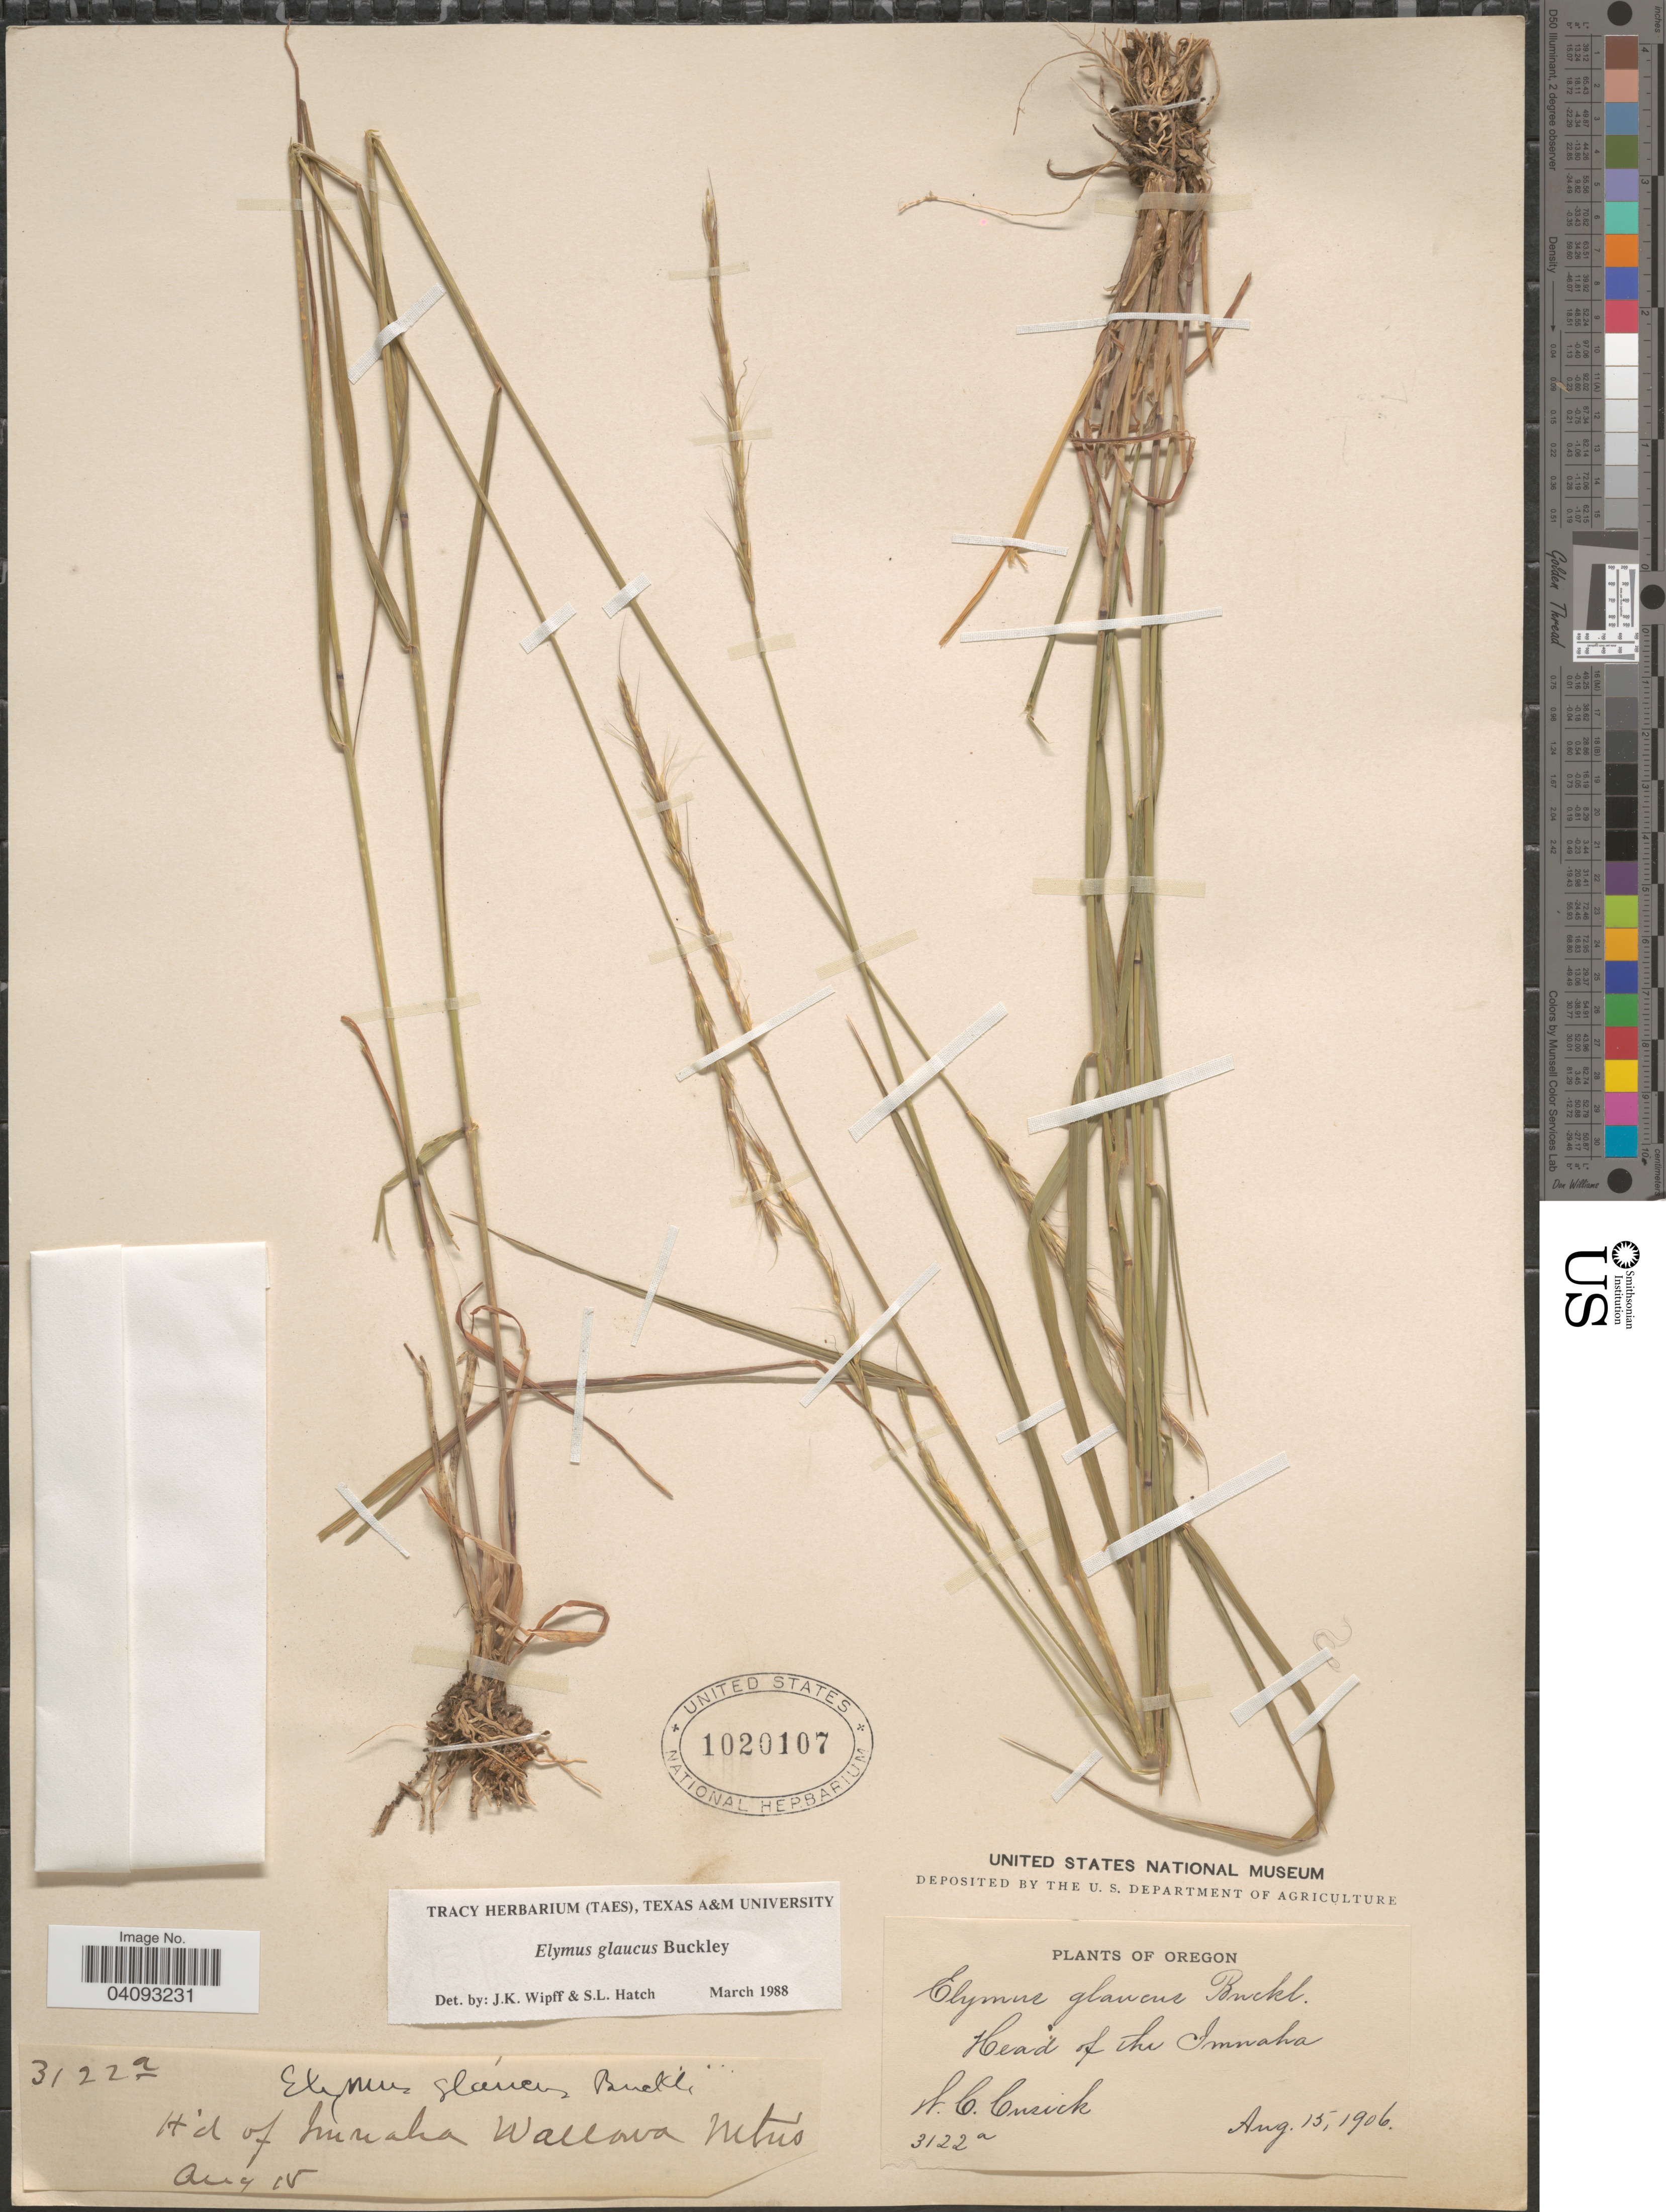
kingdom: Plantae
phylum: Tracheophyta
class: Liliopsida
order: Poales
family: Poaceae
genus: Elymus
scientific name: Elymus glaucus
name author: Buckley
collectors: W. C. Cusick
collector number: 3122a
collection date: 1906-08-15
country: United States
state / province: Oregon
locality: H'd of Imnaha Wallowa Mtns. Head of the Imnaha.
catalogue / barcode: US 1020107